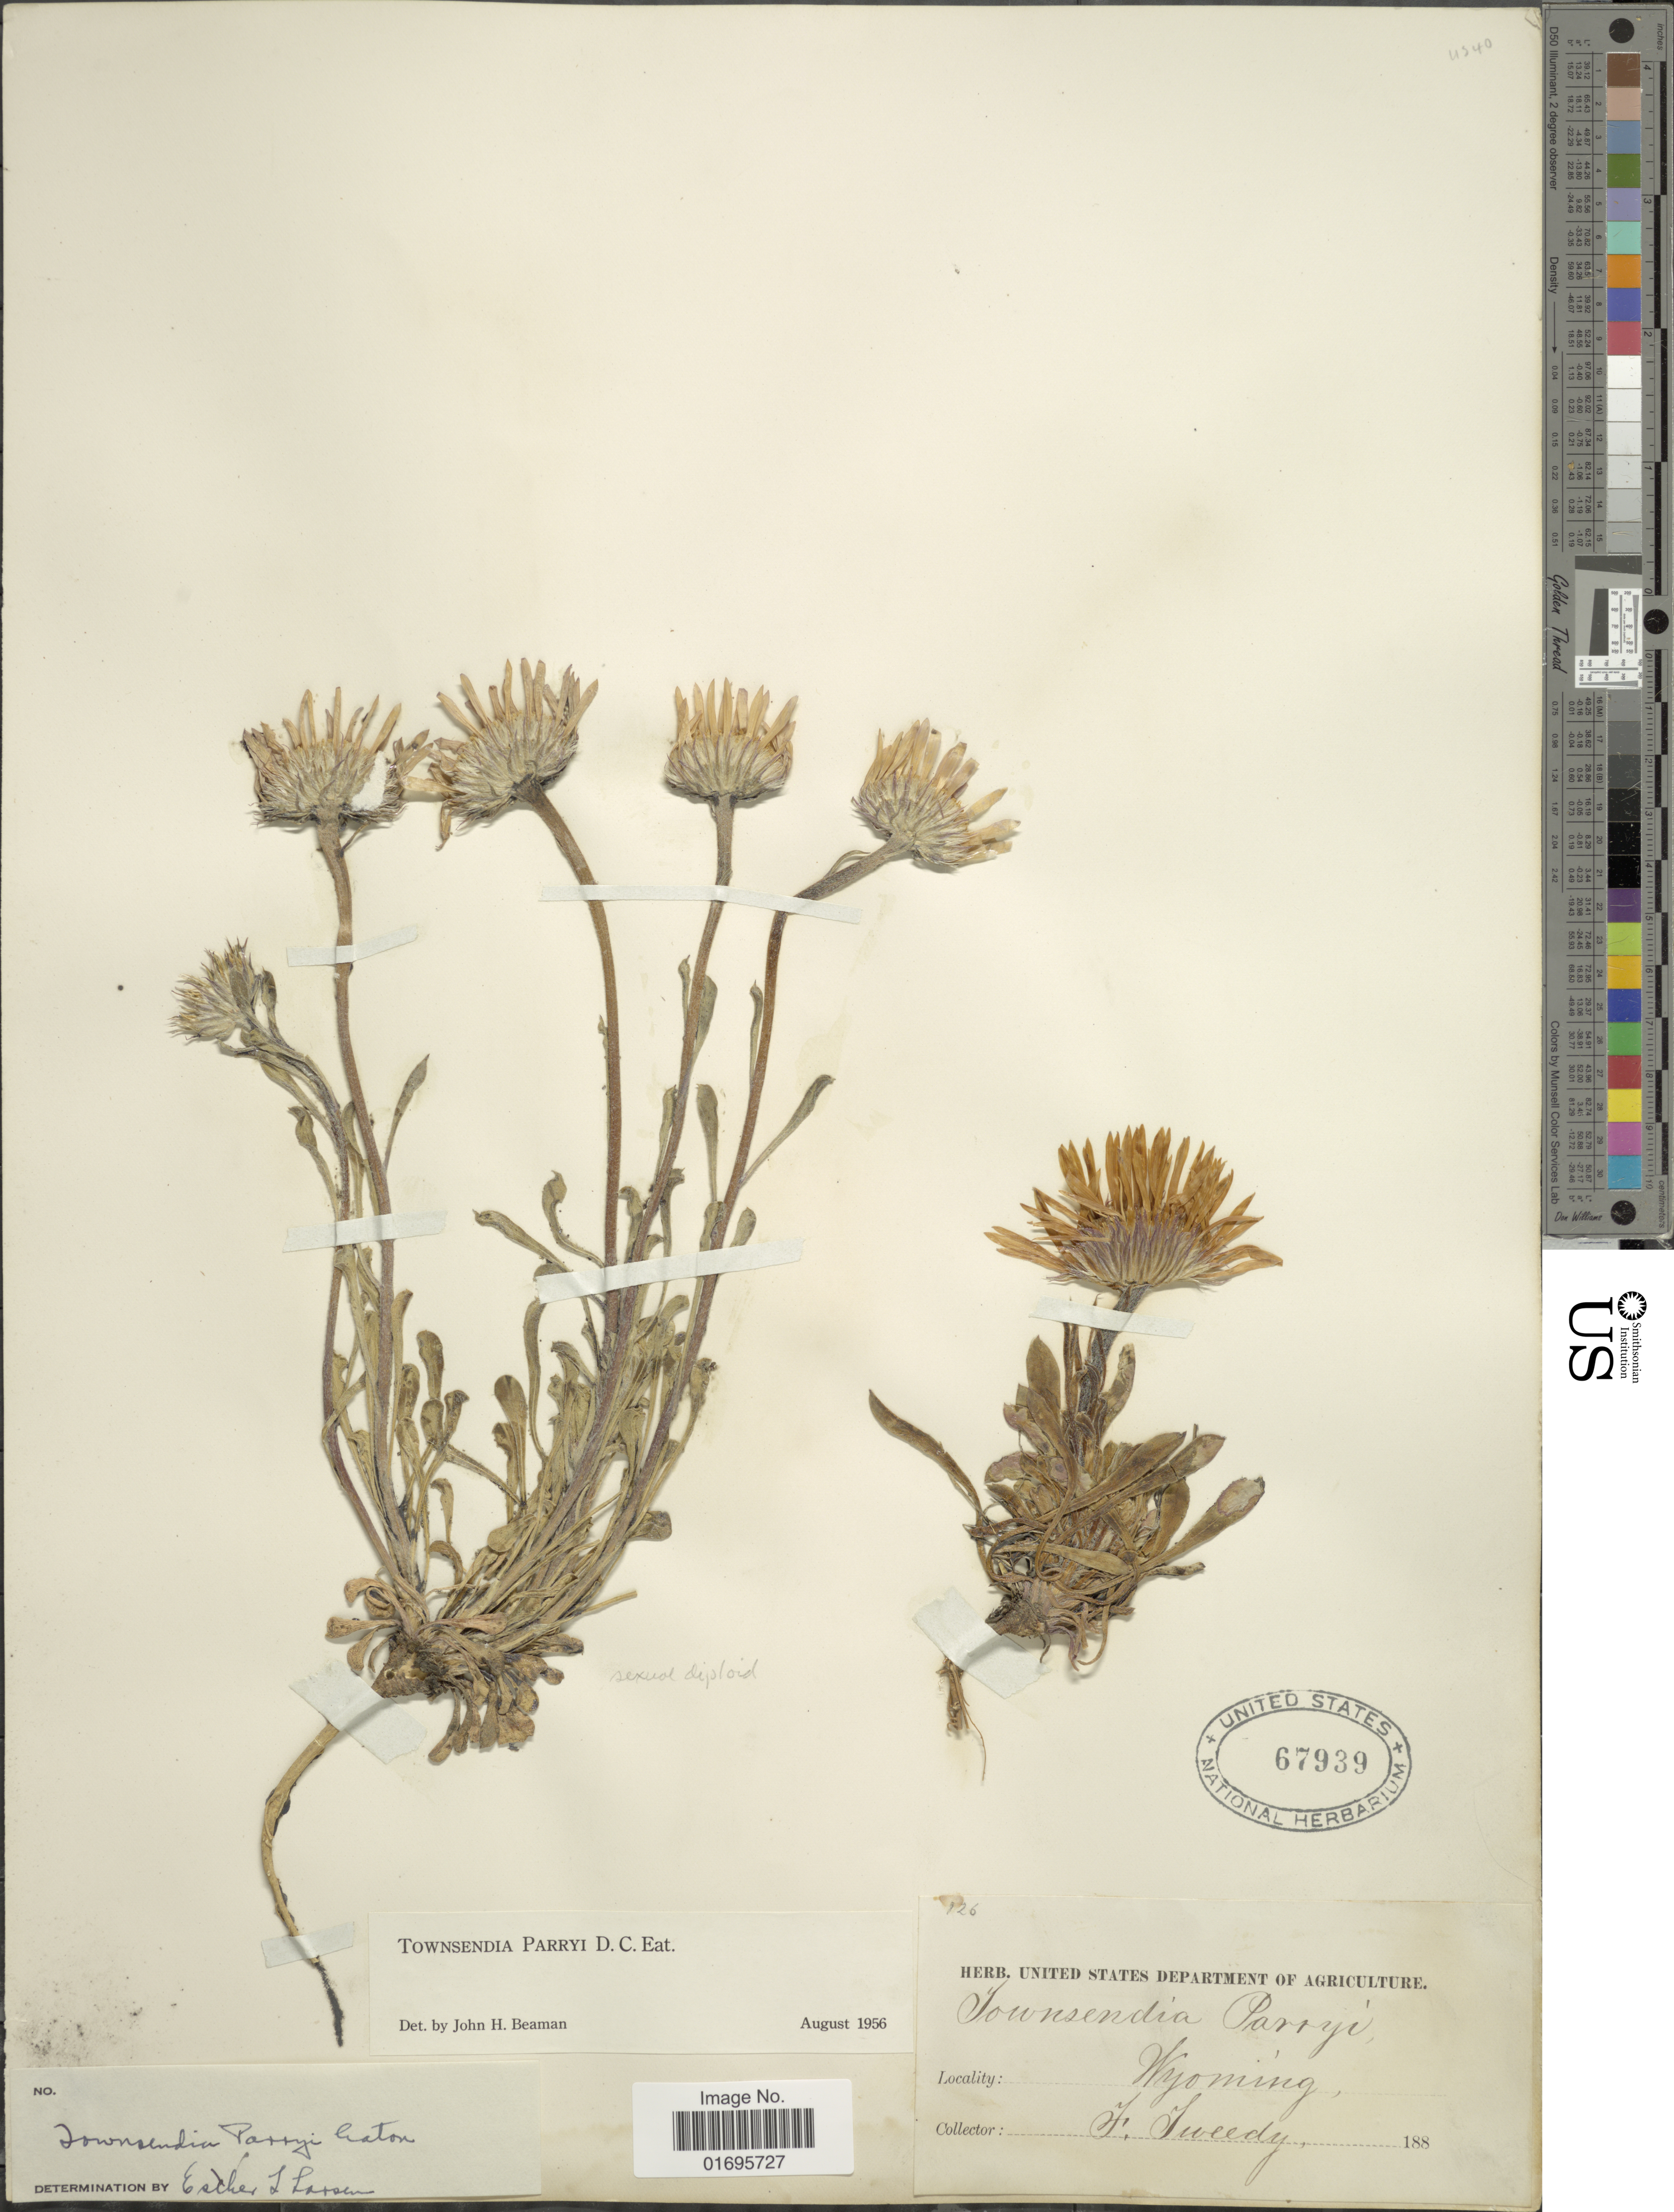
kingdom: Plantae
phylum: Tracheophyta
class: Magnoliopsida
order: Asterales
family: Asteraceae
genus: Townsendia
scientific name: Townsendia parryi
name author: D.C. Eaton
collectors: F. Tweedy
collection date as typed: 188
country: United States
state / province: Wyoming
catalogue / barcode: US 67939